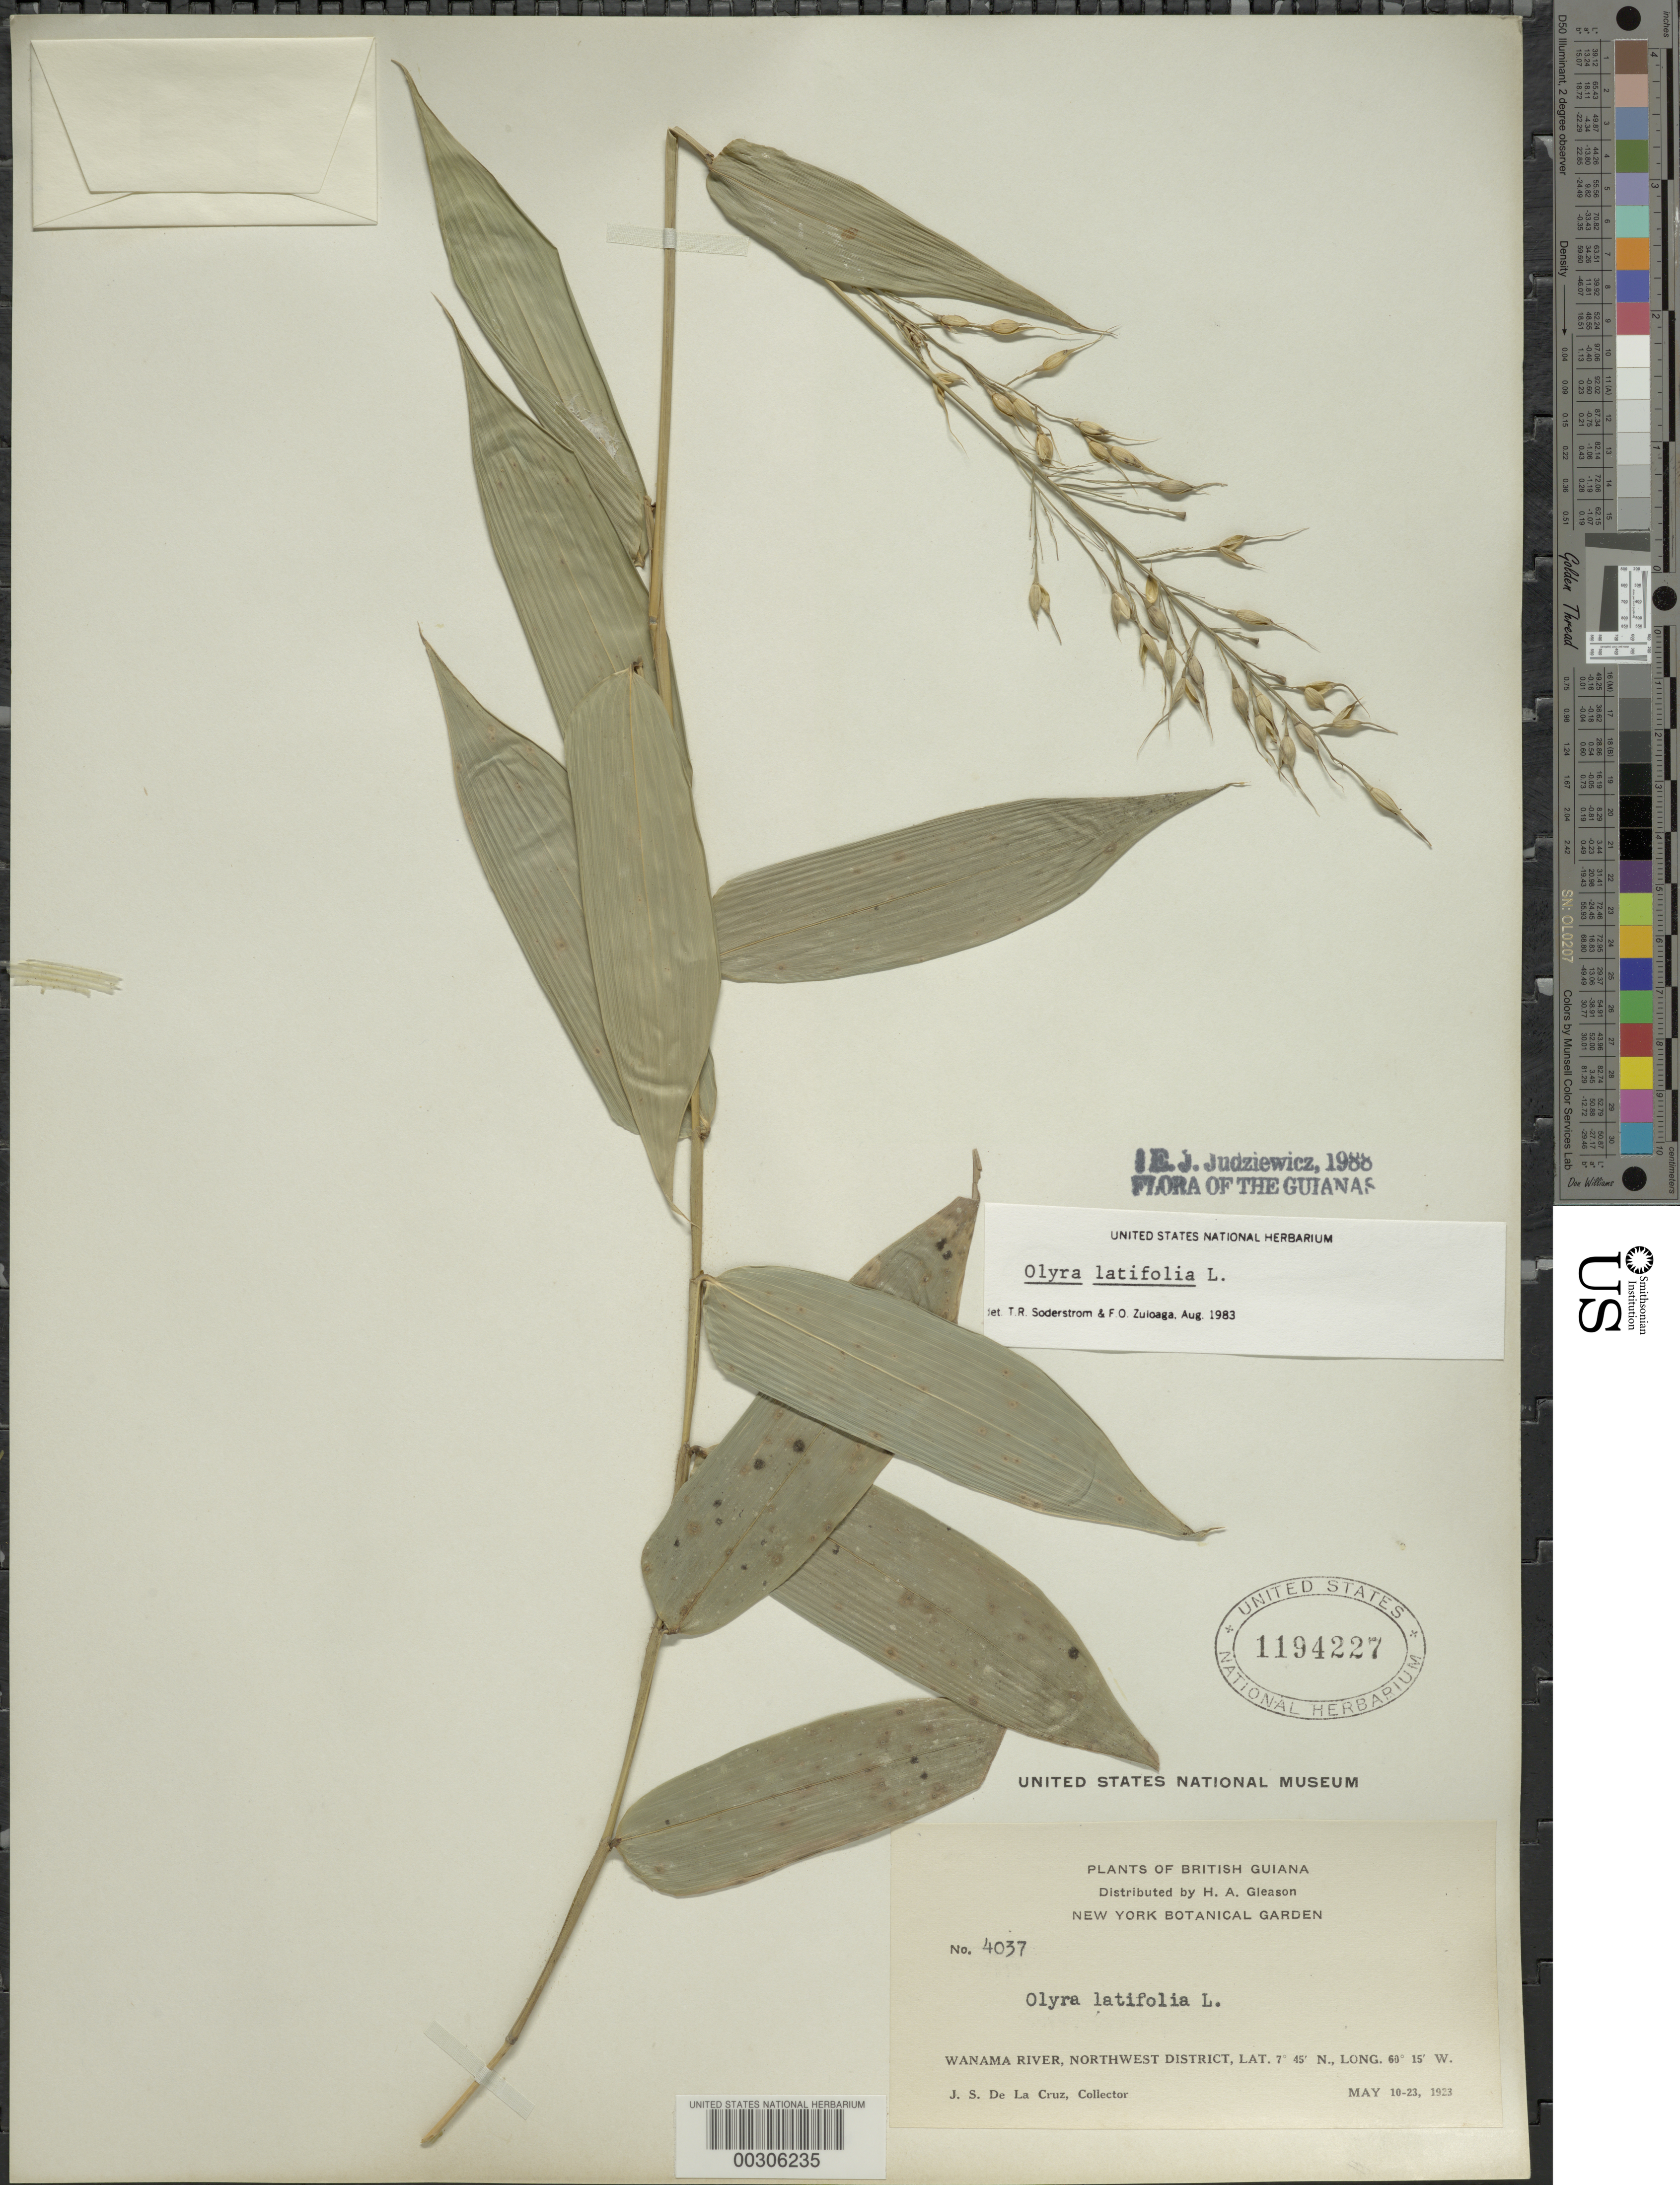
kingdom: Plantae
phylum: Tracheophyta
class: Liliopsida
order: Poales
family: Poaceae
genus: Olyra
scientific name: Olyra latifolia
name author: L.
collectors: J. S. de la Cruz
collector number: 4037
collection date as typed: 10 May 1923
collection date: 1923-05-10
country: Guyana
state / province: Barima-Waini (?)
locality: Wanama river (wanamu river?), (former) northwest dist.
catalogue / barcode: US 1194227